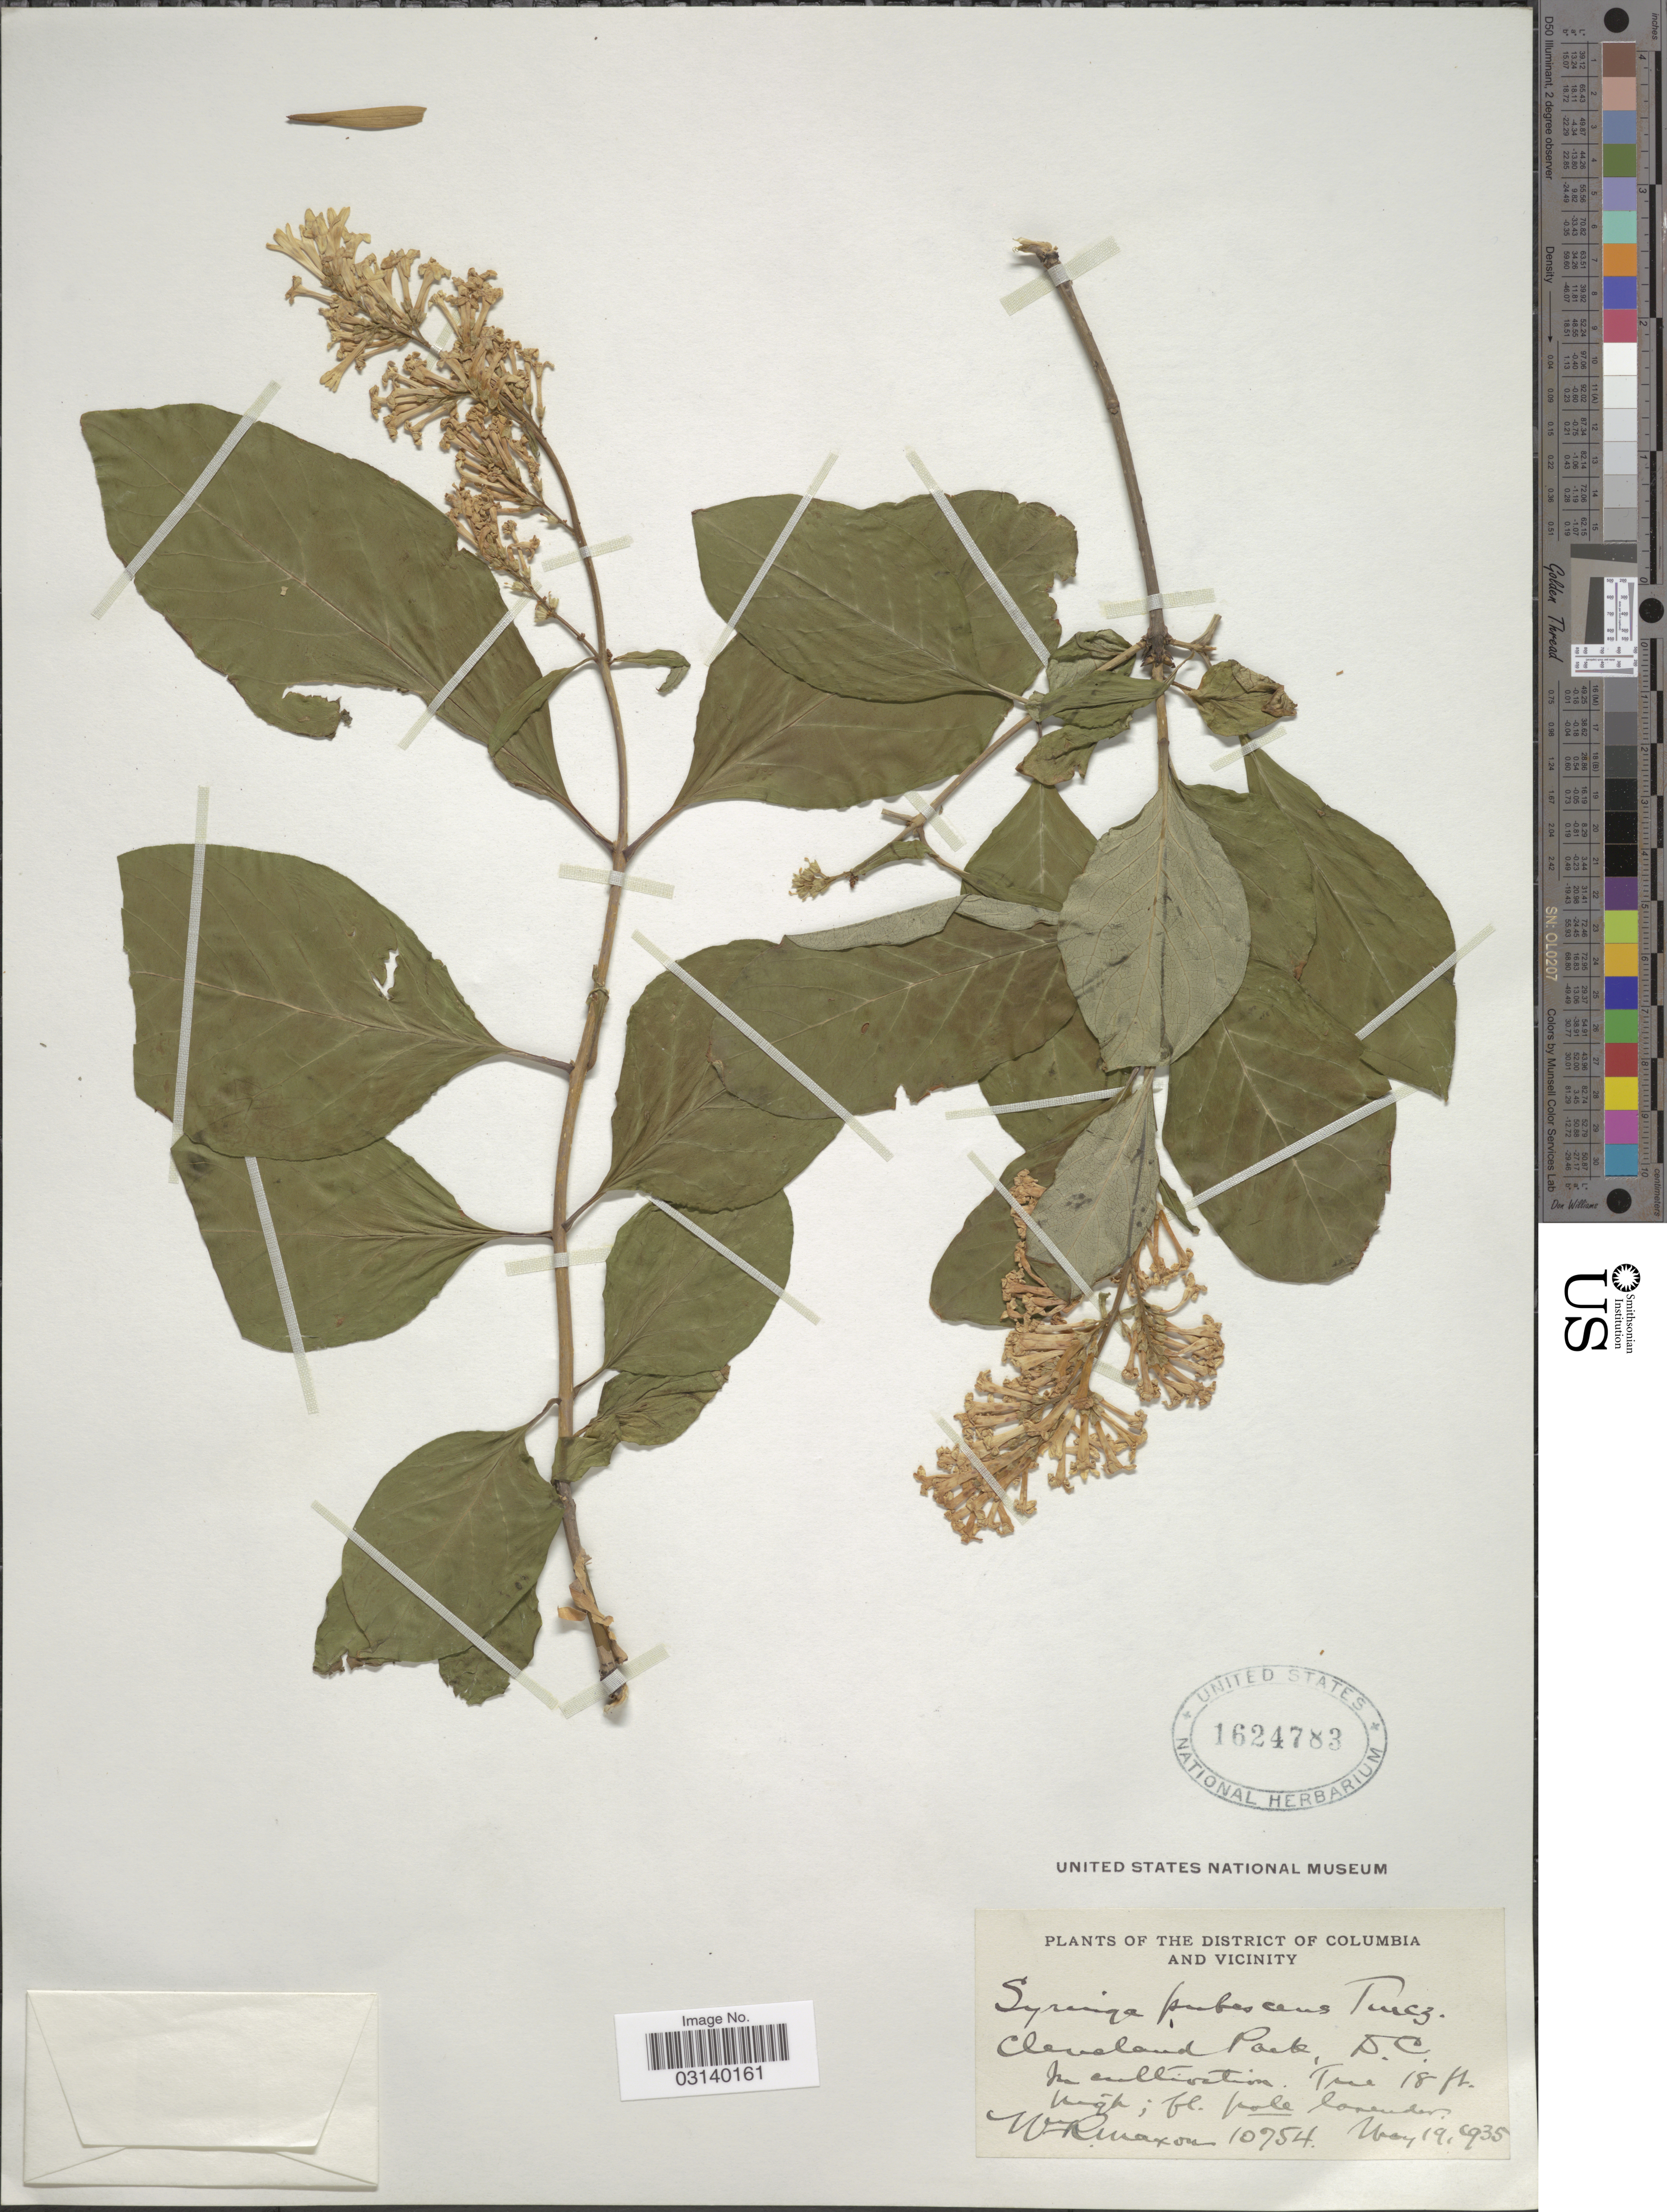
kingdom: Plantae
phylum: Tracheophyta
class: Magnoliopsida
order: Lamiales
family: Oleaceae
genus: Syringa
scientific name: Syringa pubescens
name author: Turcz.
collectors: W. R. Maxon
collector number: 10754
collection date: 1935-05-19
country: United States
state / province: District of Columbia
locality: District of Columbia and Vicinity. Cleveland Park.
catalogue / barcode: US 1624783